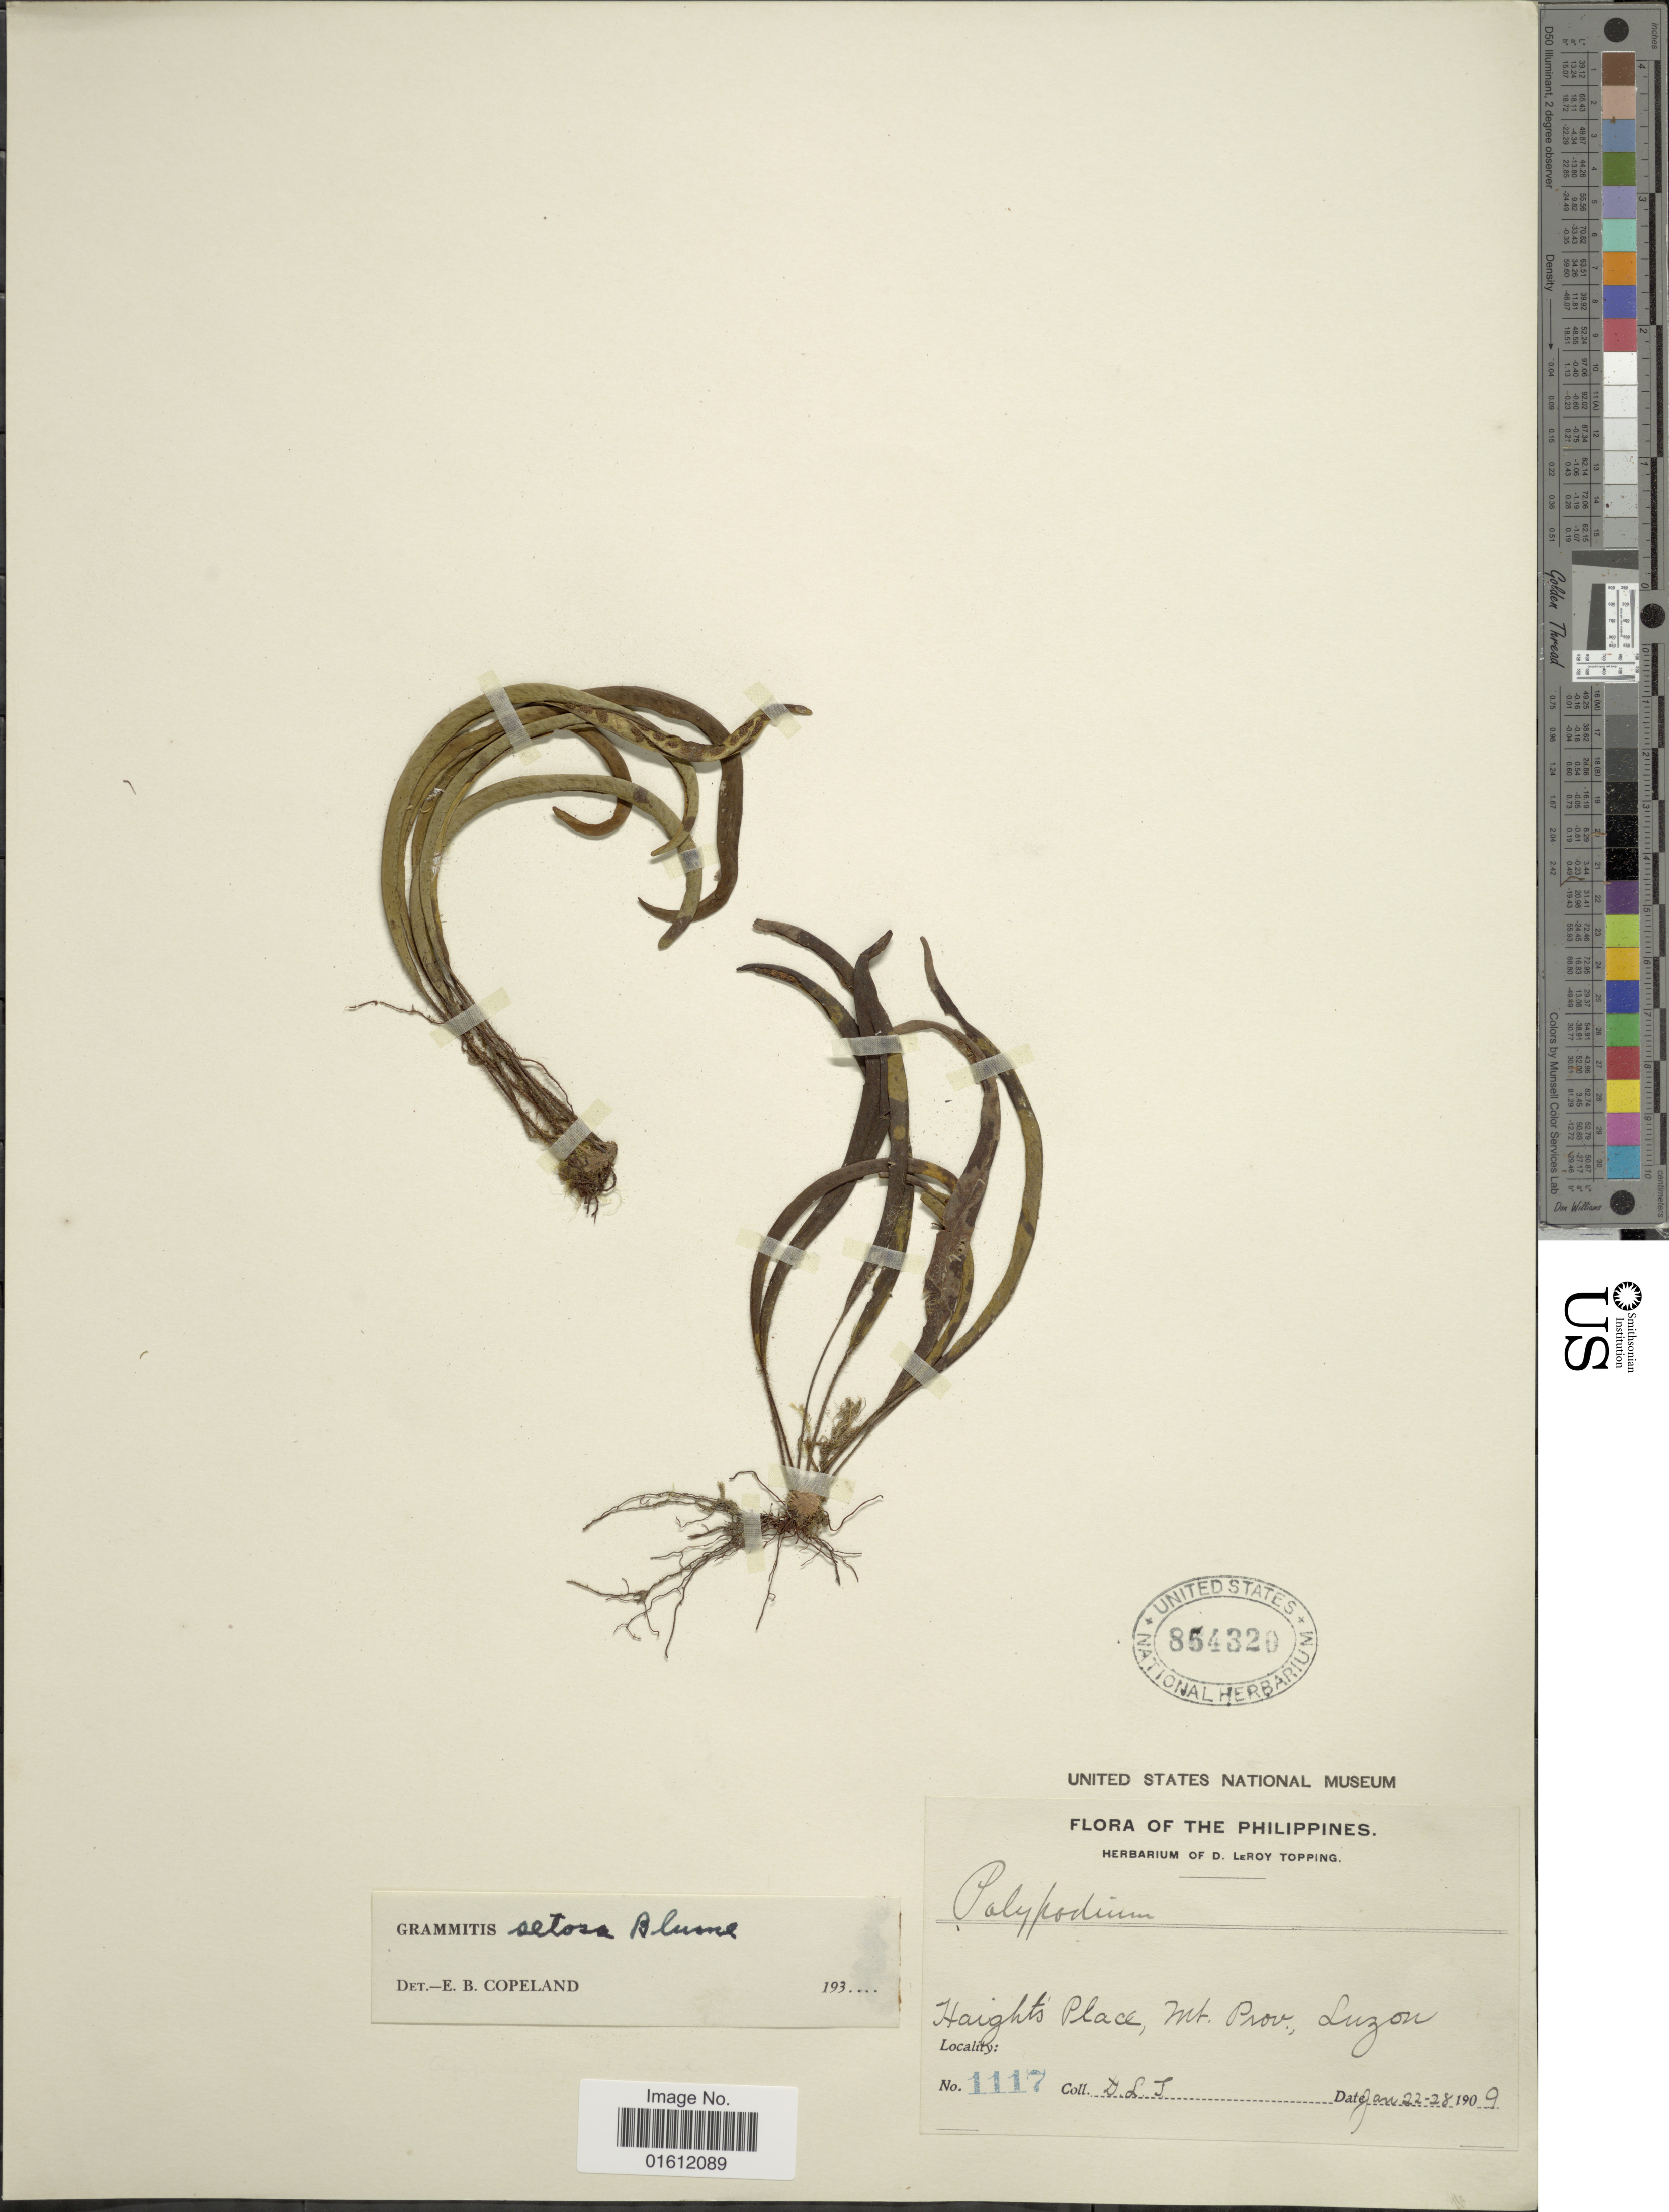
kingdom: Plantae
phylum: Tracheophyta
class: Polypodiopsida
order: Polypodiales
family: Polypodiaceae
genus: Oreogrammitis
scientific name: Oreogrammitis setosa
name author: (Blume) Parris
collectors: D. L. Topping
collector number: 1117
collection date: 1909-01-22/1909-07-28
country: Philippines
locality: Haights Place, Mt Prov., Luzon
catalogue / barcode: US 854320